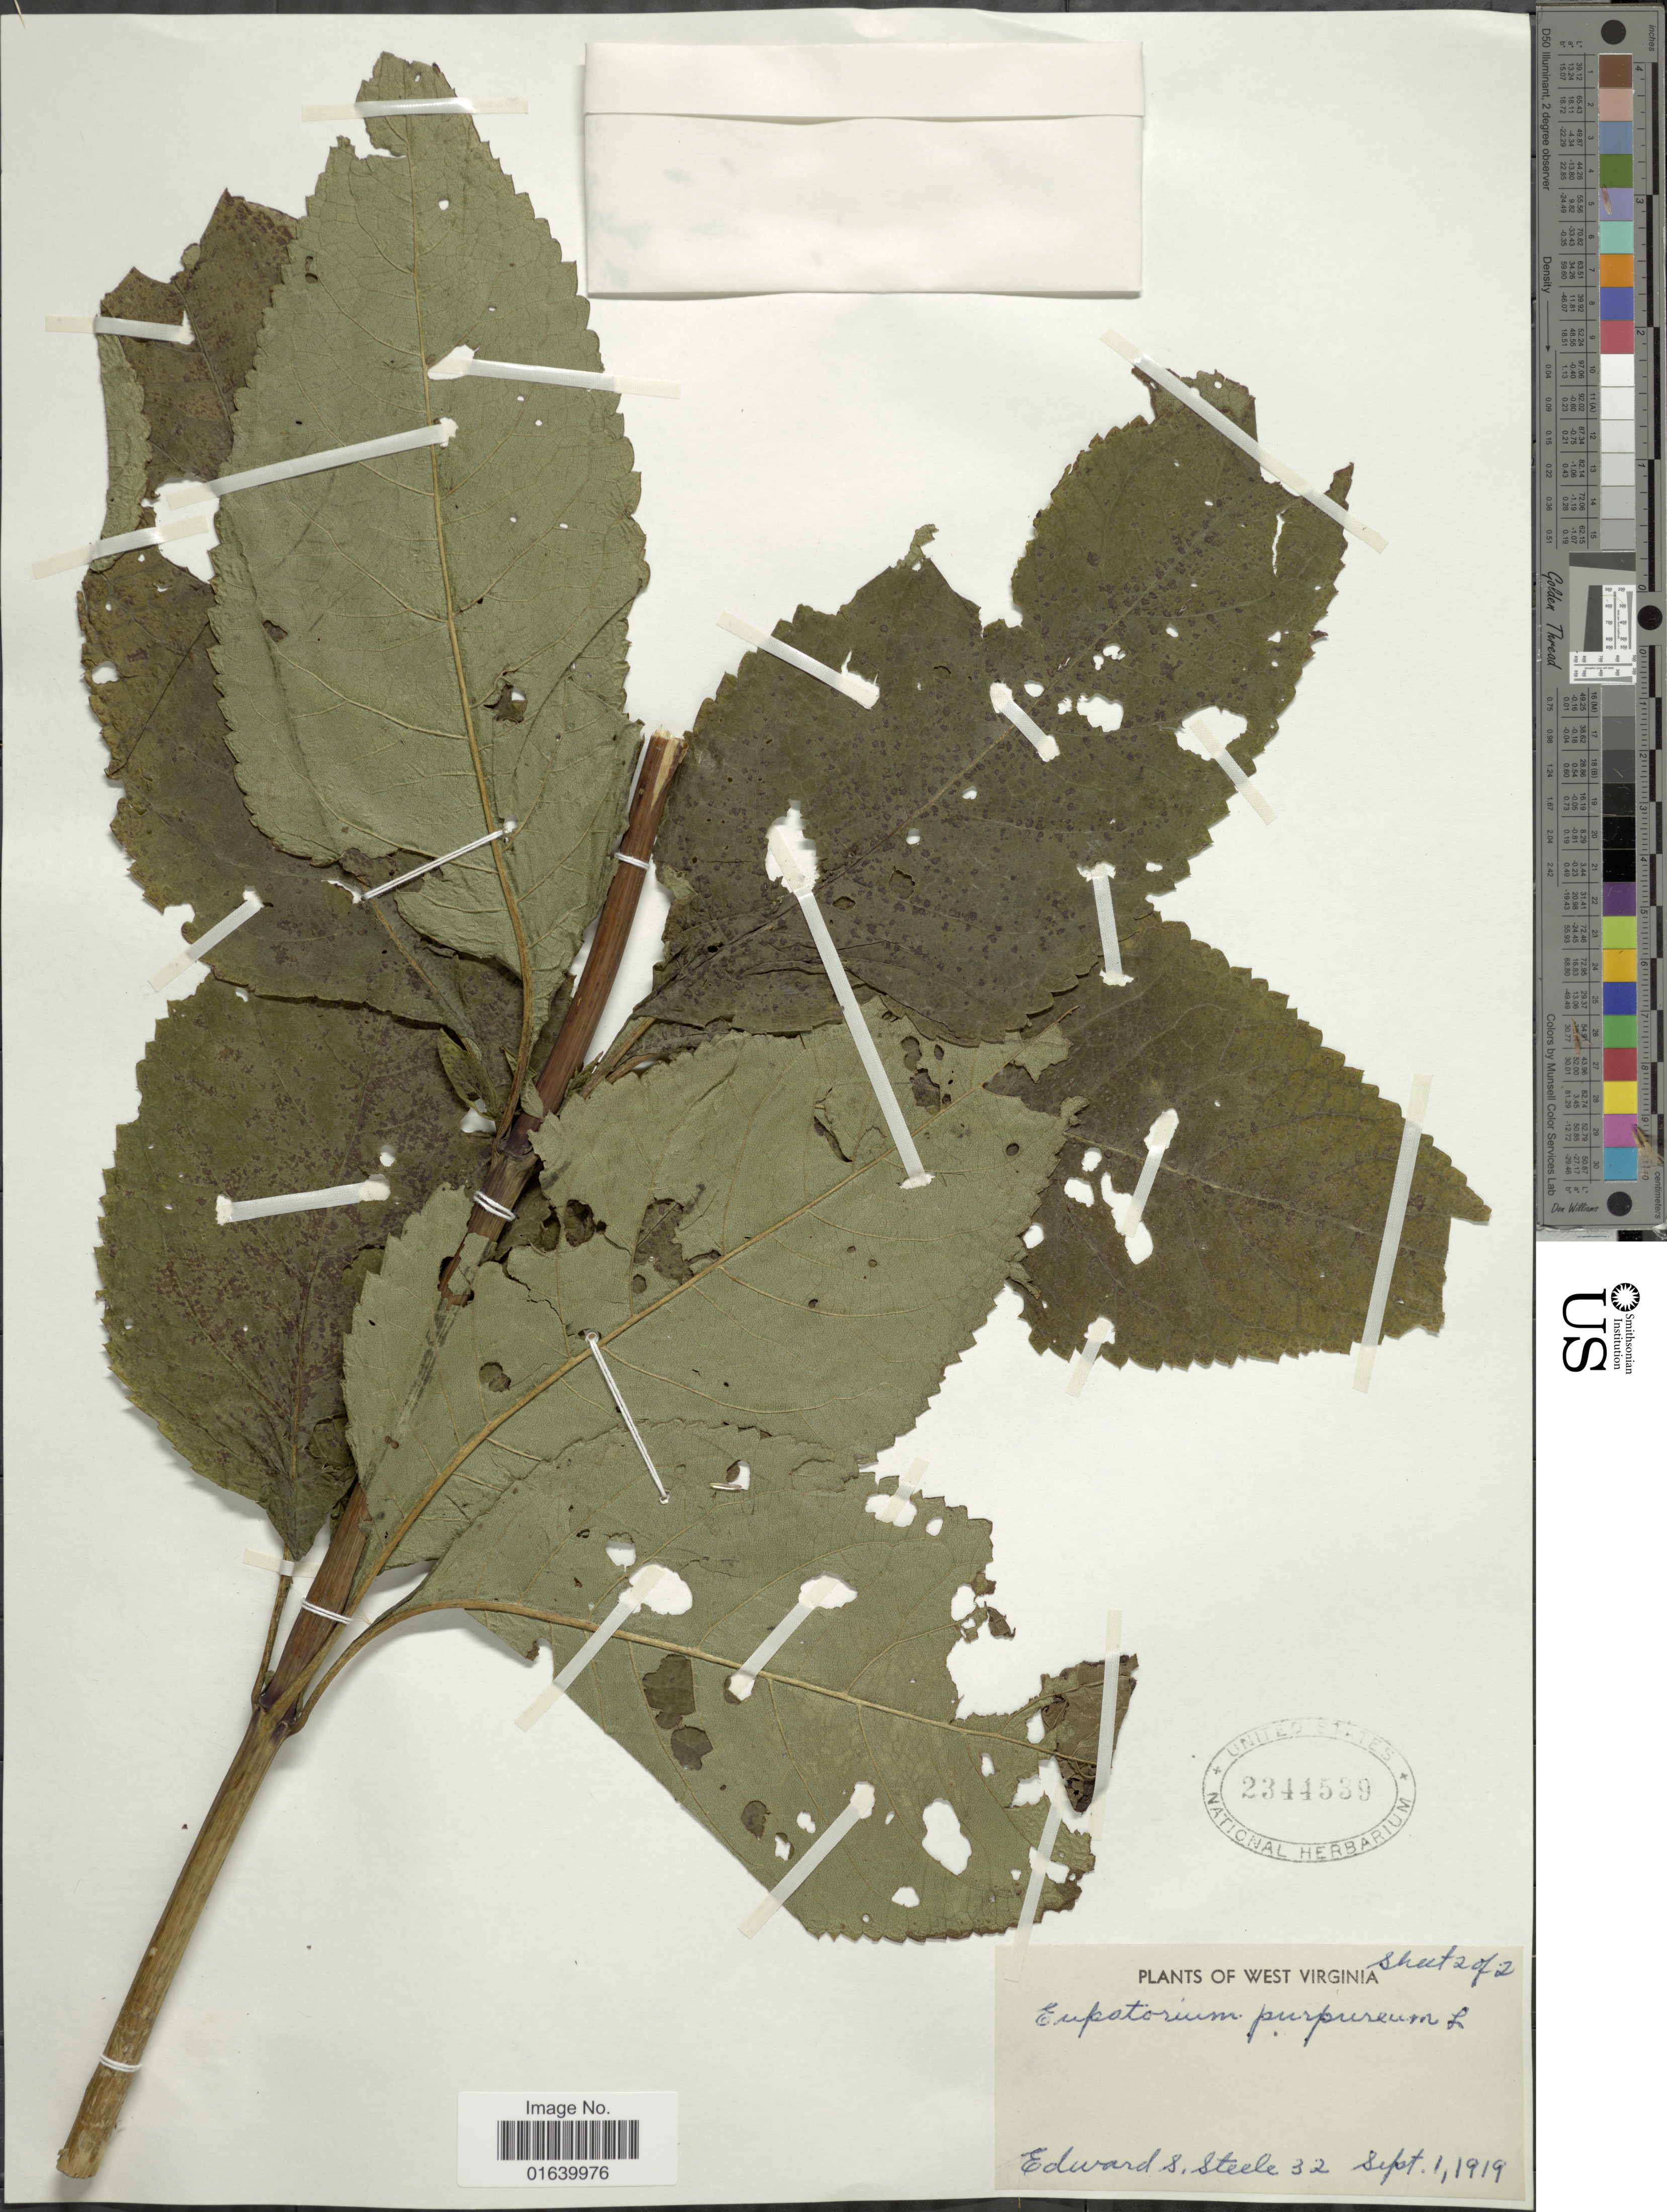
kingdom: Plantae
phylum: Tracheophyta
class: Magnoliopsida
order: Asterales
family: Asteraceae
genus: Eupatorium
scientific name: Eupatorium purpureum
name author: (L.) E.E. Lamont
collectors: E. Steele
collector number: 32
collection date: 1919-09-01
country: United States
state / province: West Virginia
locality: West Virginia.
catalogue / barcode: US 2344539